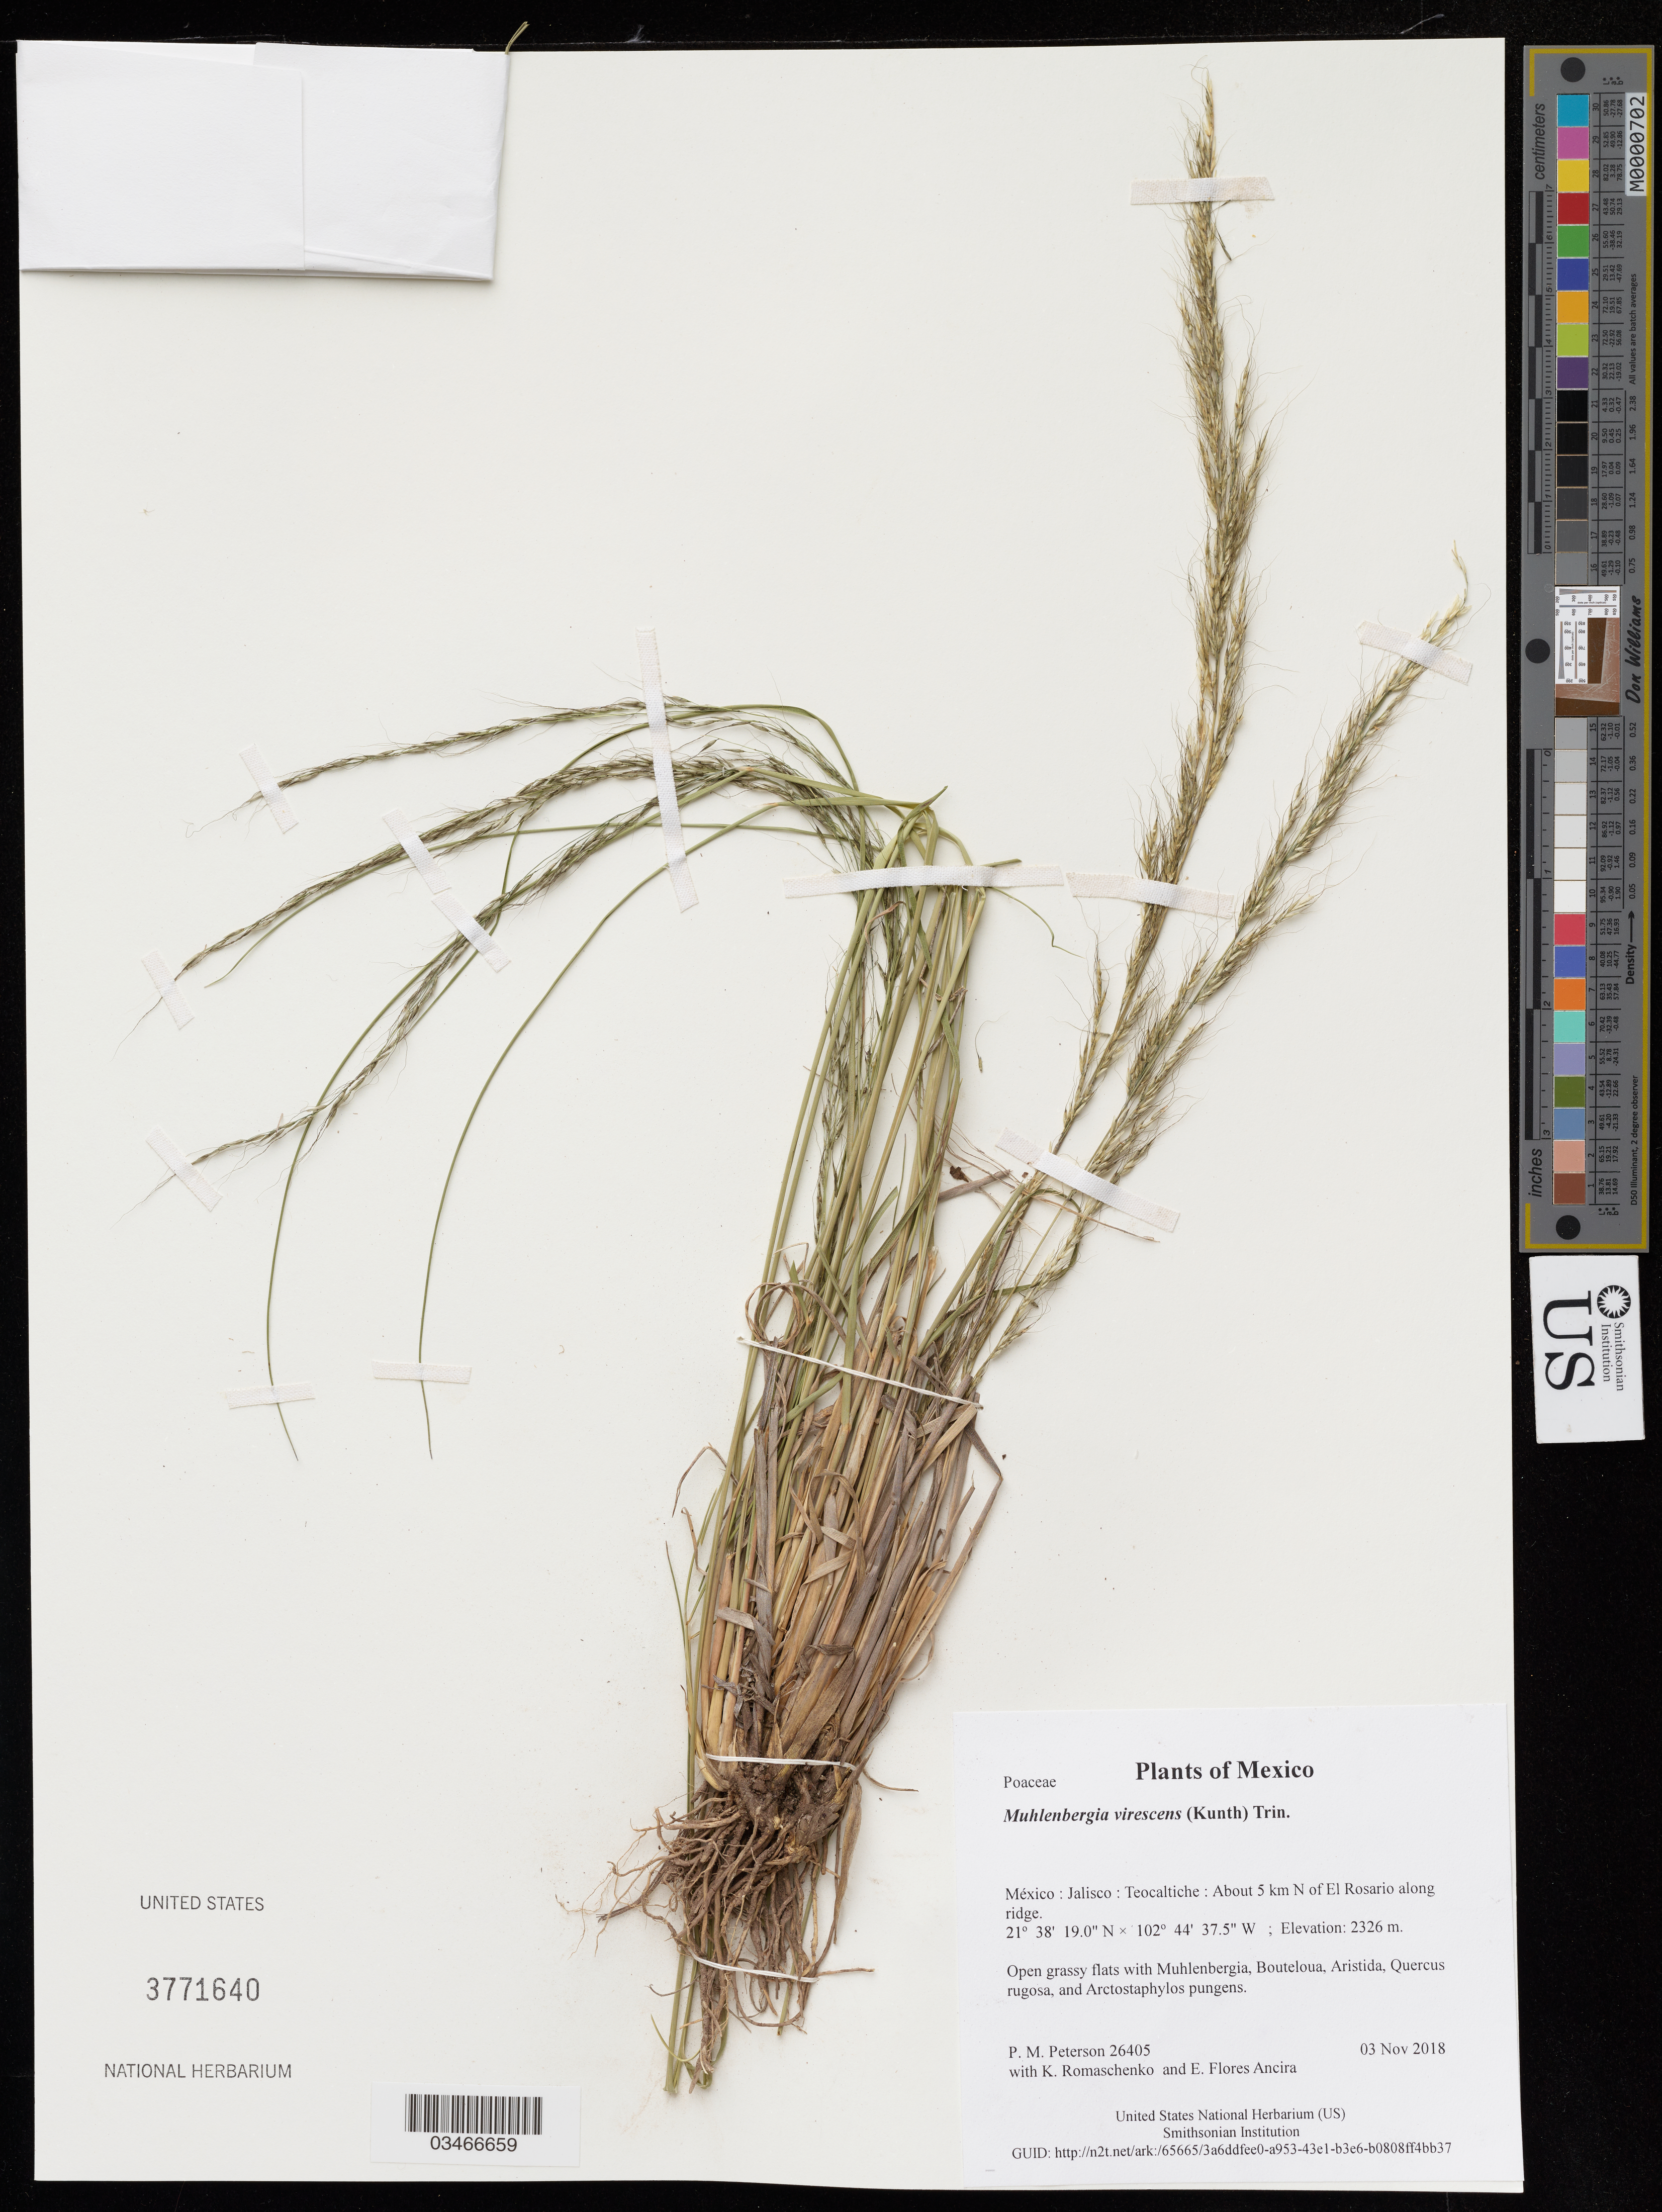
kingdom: Plantae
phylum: Tracheophyta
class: Liliopsida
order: Poales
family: Poaceae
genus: Muhlenbergia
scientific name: Muhlenbergia virescens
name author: (Kunth) Trin.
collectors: P. M. Peterson, K. Romaschenko & E. Flores Ancira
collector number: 26405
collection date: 2018-11-03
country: México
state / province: Jalisco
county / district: Teocaltiche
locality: About 5 km N of El Rosario along ridge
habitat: Open grassy flats with Muhlenbergia, Bouteloua, Aristida, Quercus rugosa, and Arctostaphylos pungens.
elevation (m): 2326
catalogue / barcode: US 3771640